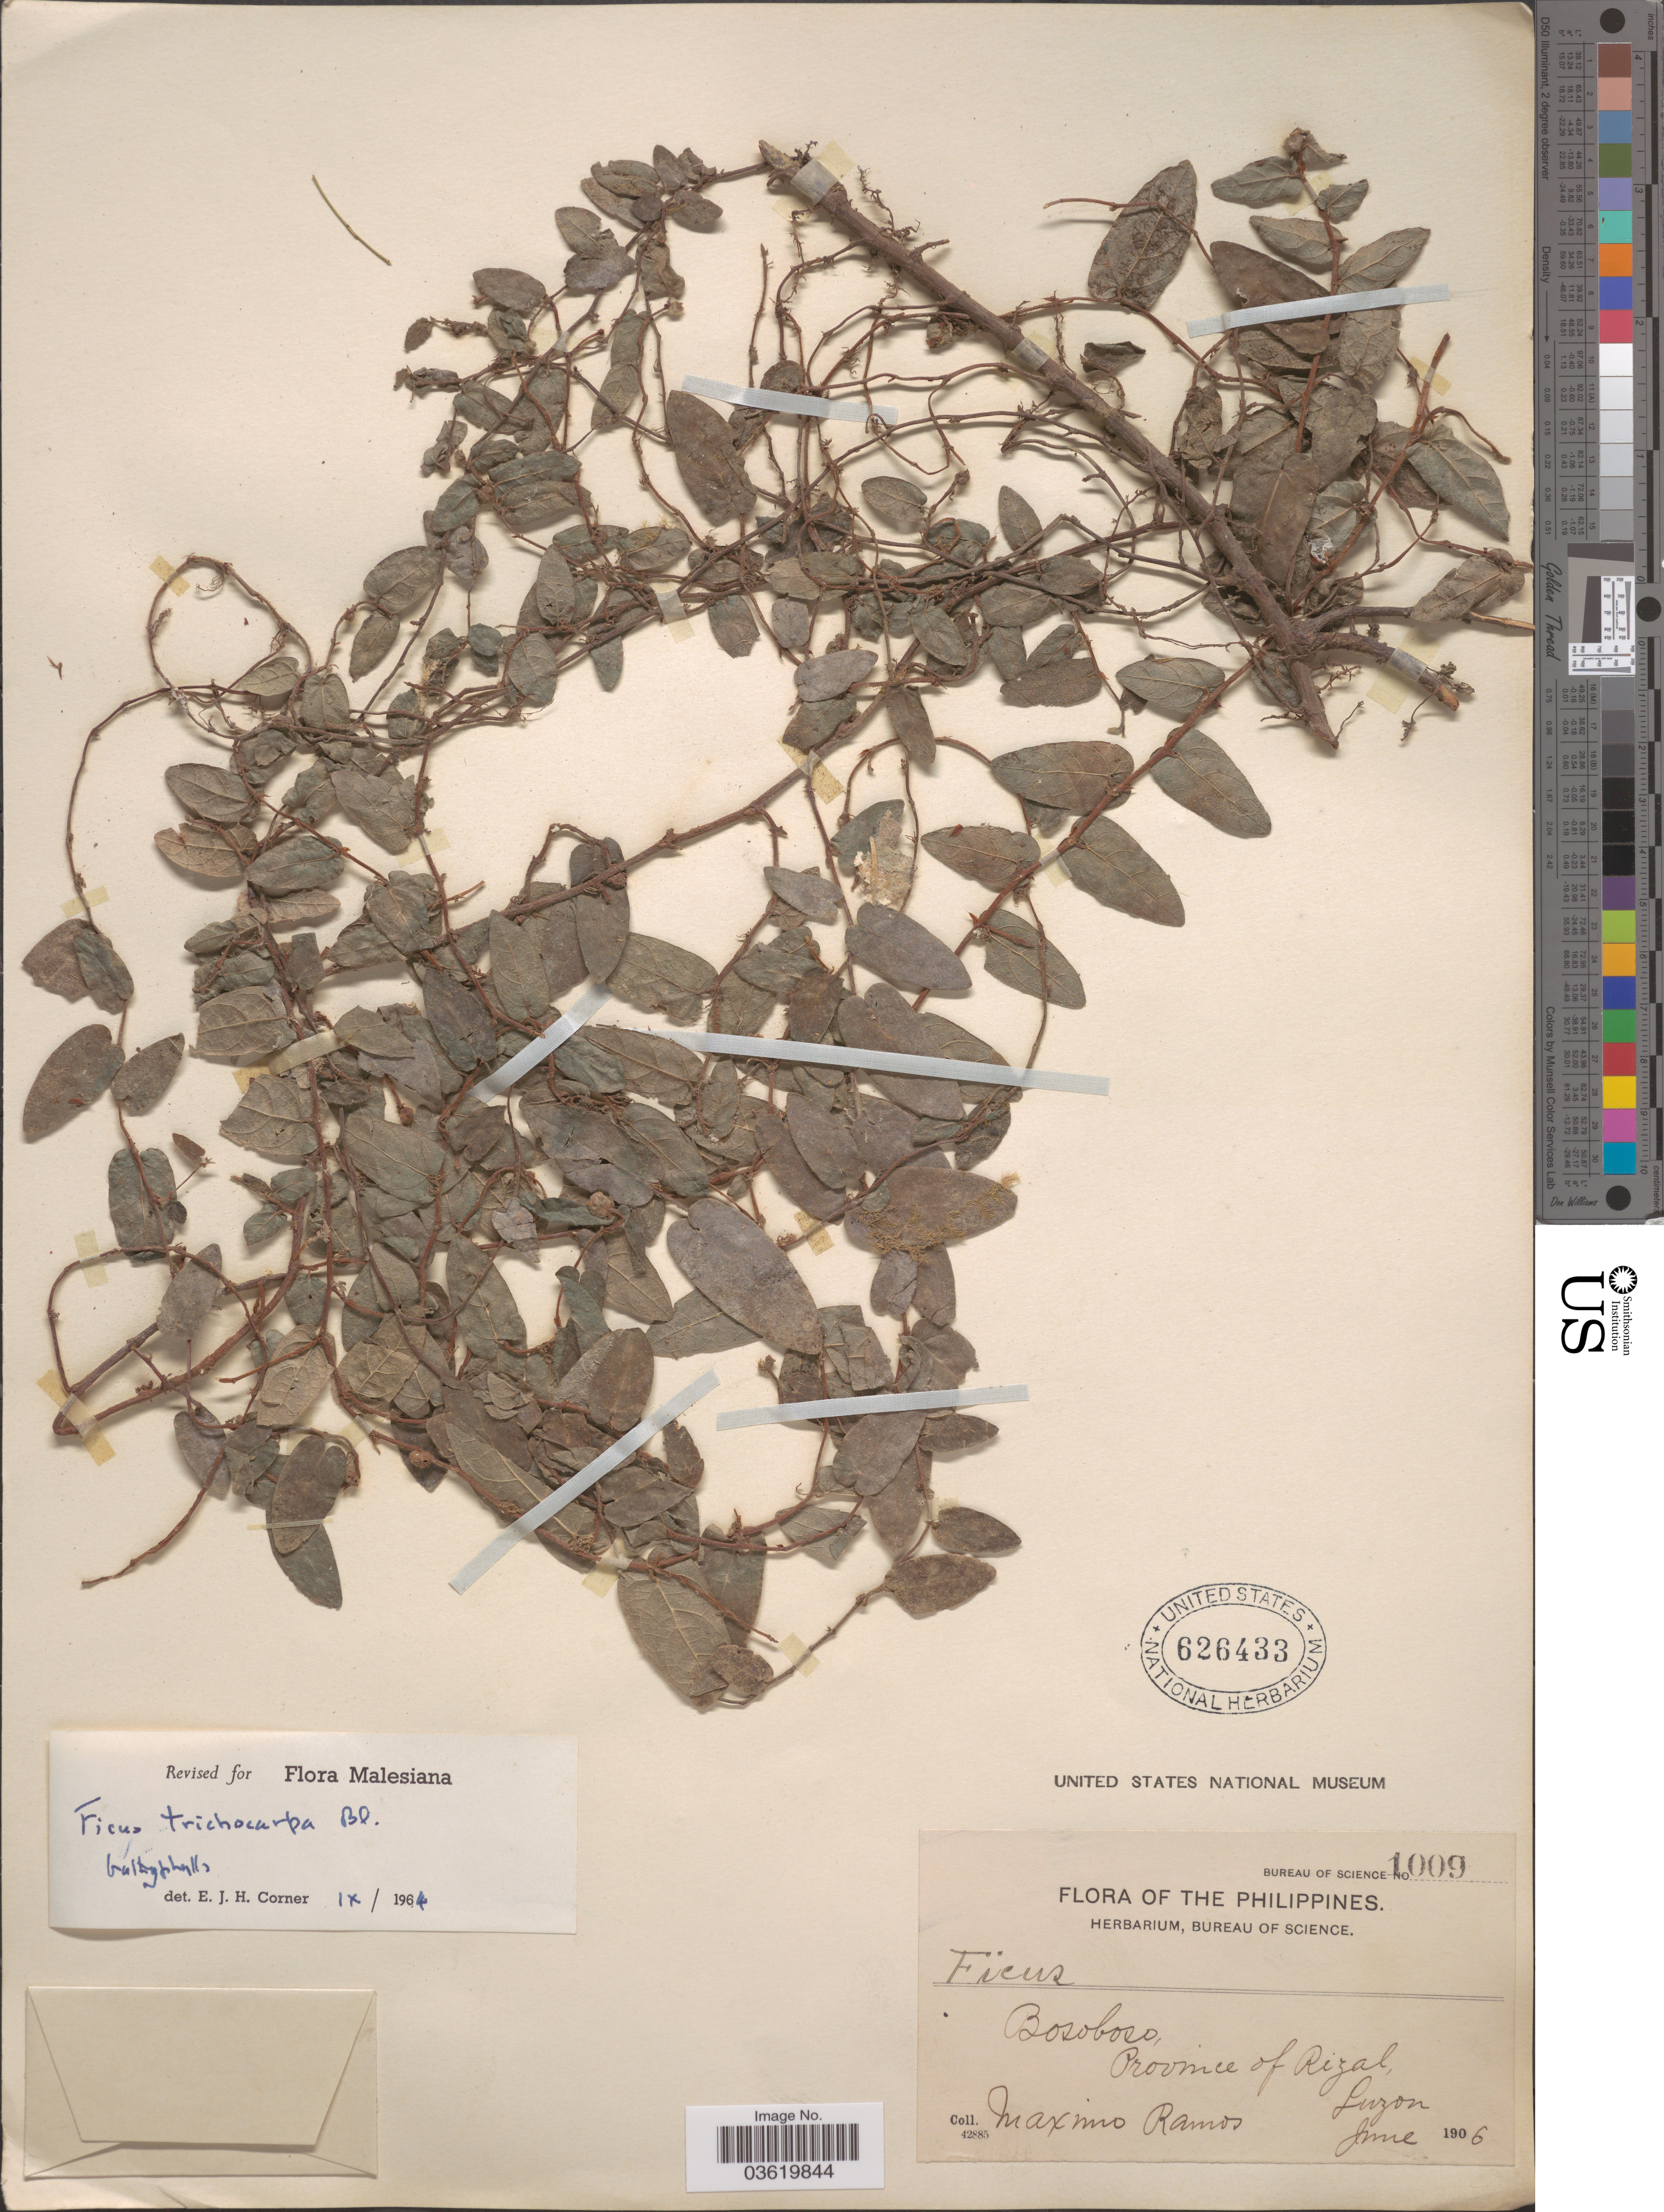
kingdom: Plantae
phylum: Tracheophyta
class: Magnoliopsida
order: Rosales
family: Moraceae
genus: Ficus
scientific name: Ficus trichocarpa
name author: Blume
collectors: M. Ramos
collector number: Bureau of Science 1009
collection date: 1906-06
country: Philippines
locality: Bosoboso, Province of Rizal, Luzon.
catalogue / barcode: US 626433